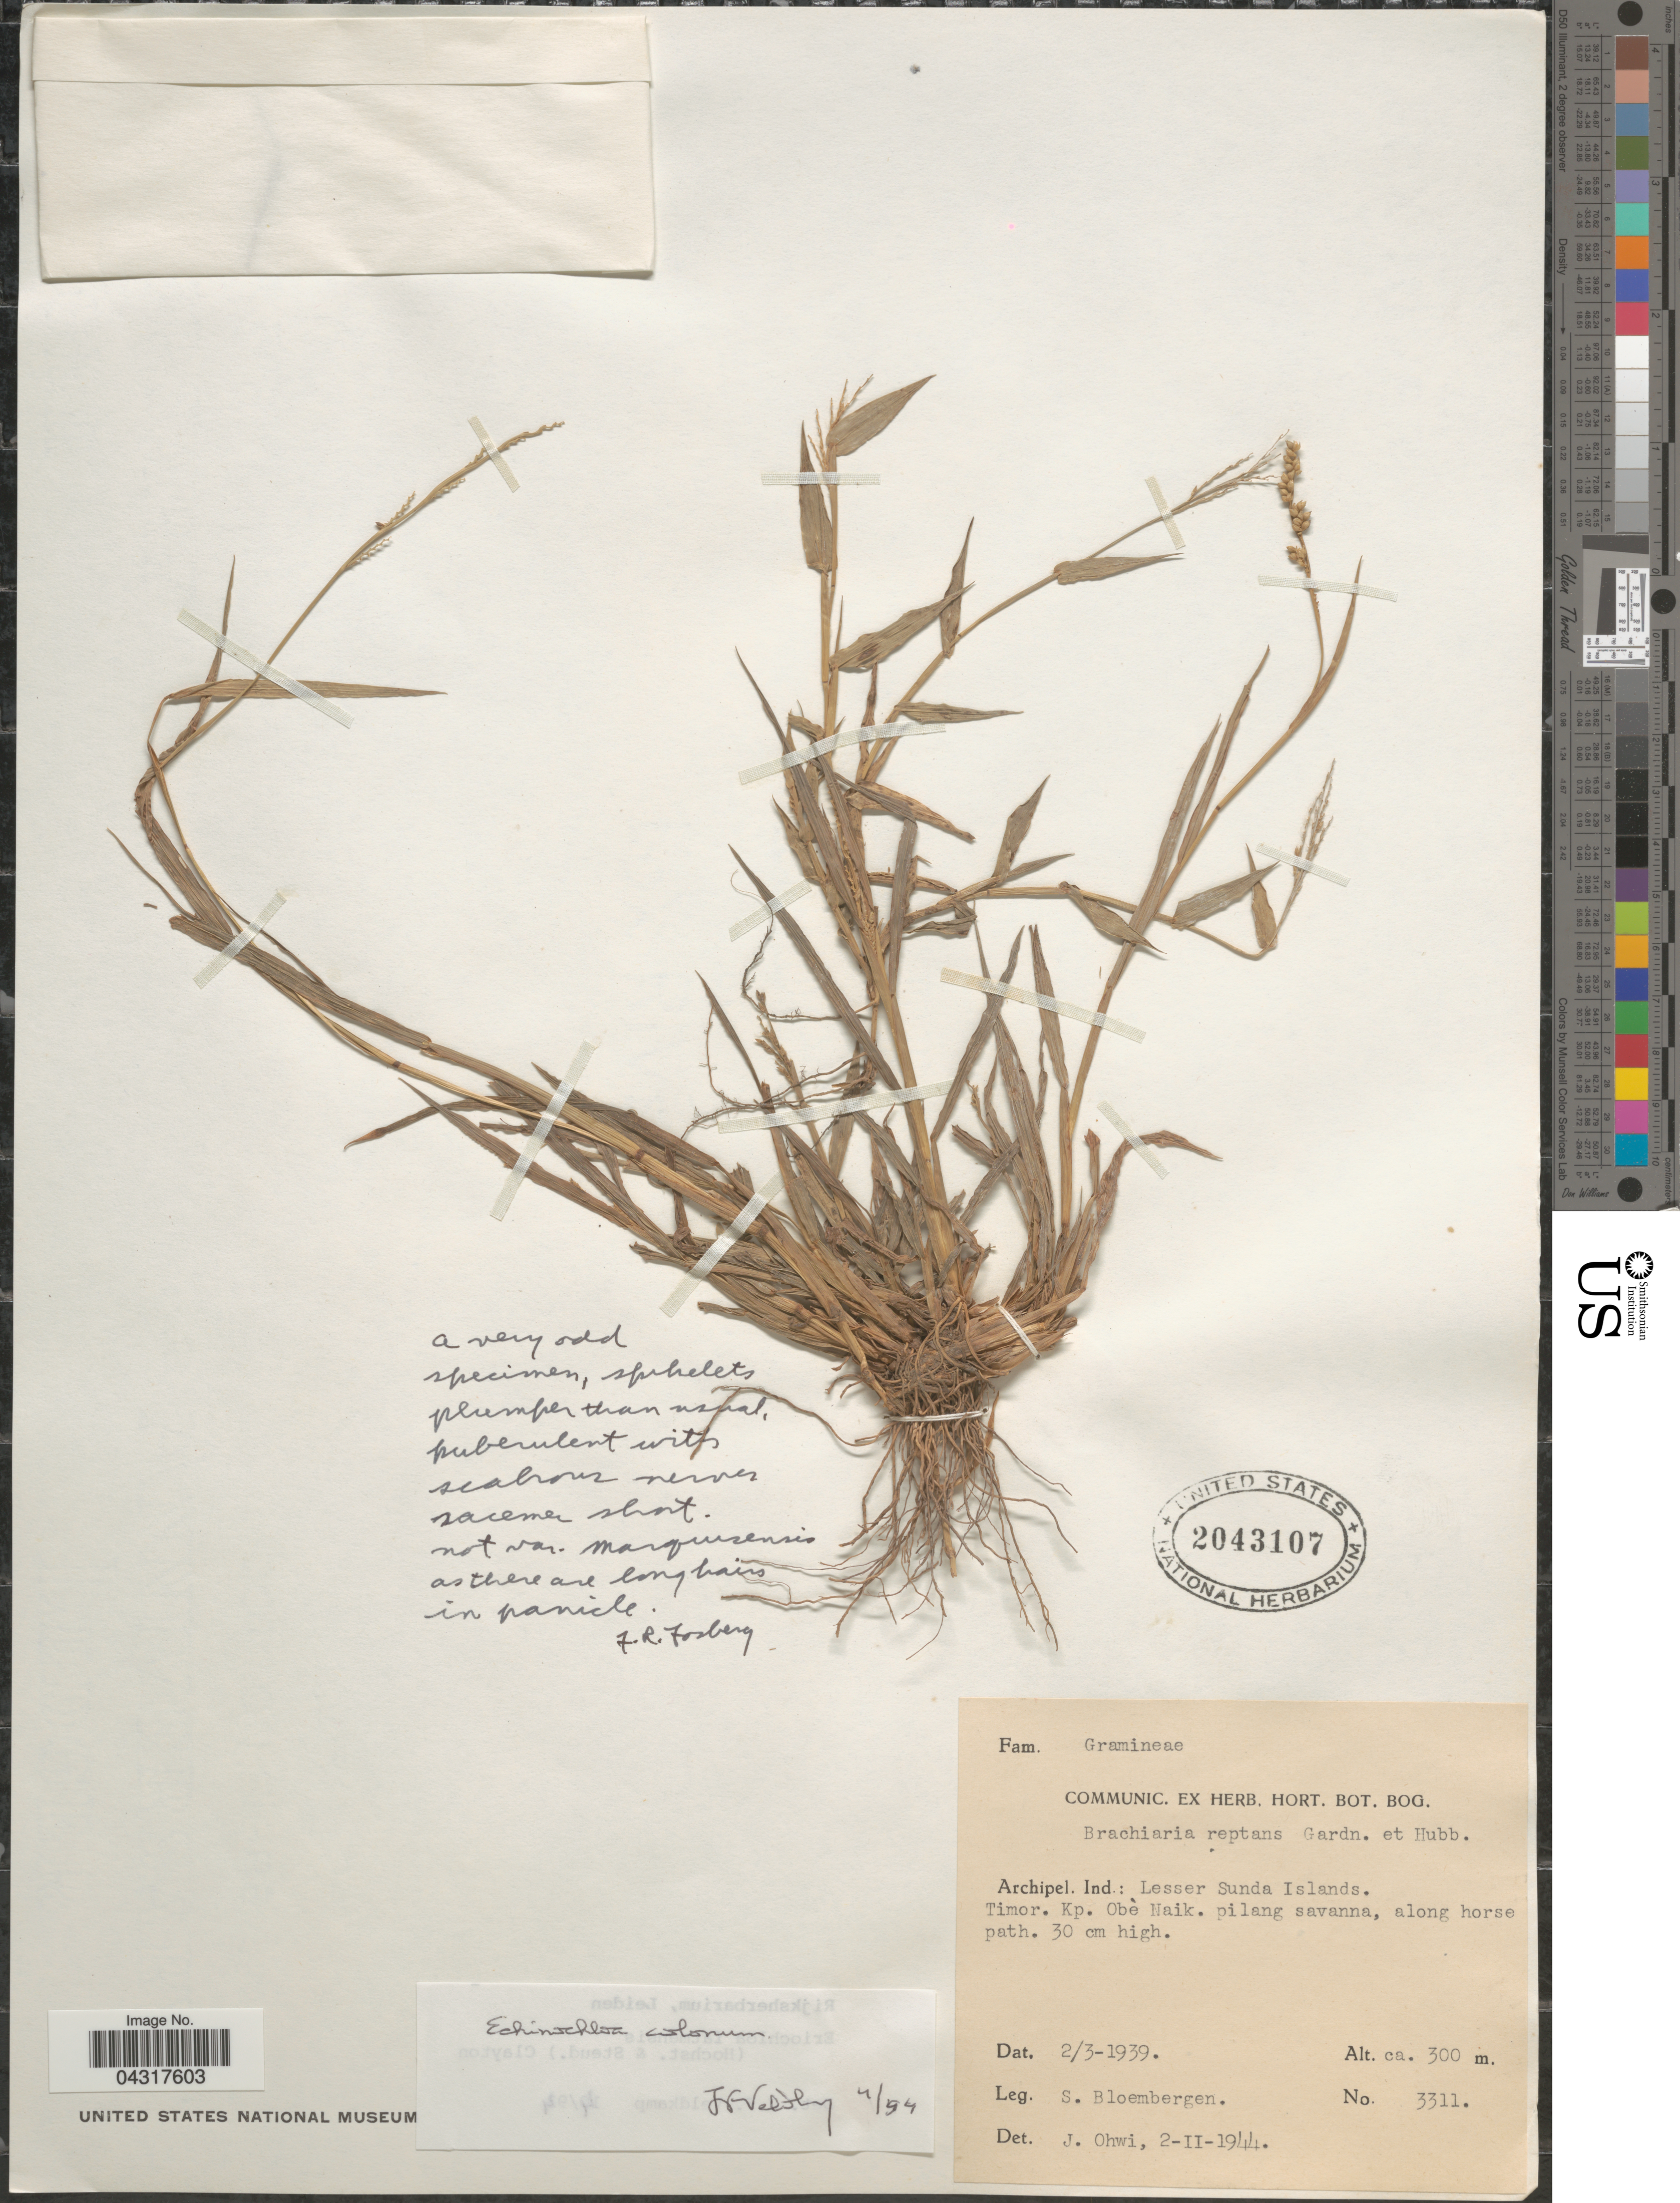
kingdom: Plantae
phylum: Tracheophyta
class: Liliopsida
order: Poales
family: Poaceae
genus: Echinochloa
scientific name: Echinochloa colona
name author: (L.) Link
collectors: S. Bloembergen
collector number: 3311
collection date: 1939-03-02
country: Indonesia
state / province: Nusa Tenggara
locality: Archipel. Ind.: Lesser Sunda Islands. Timor. Kp. Obè Naik.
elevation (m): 300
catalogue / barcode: US 2043107